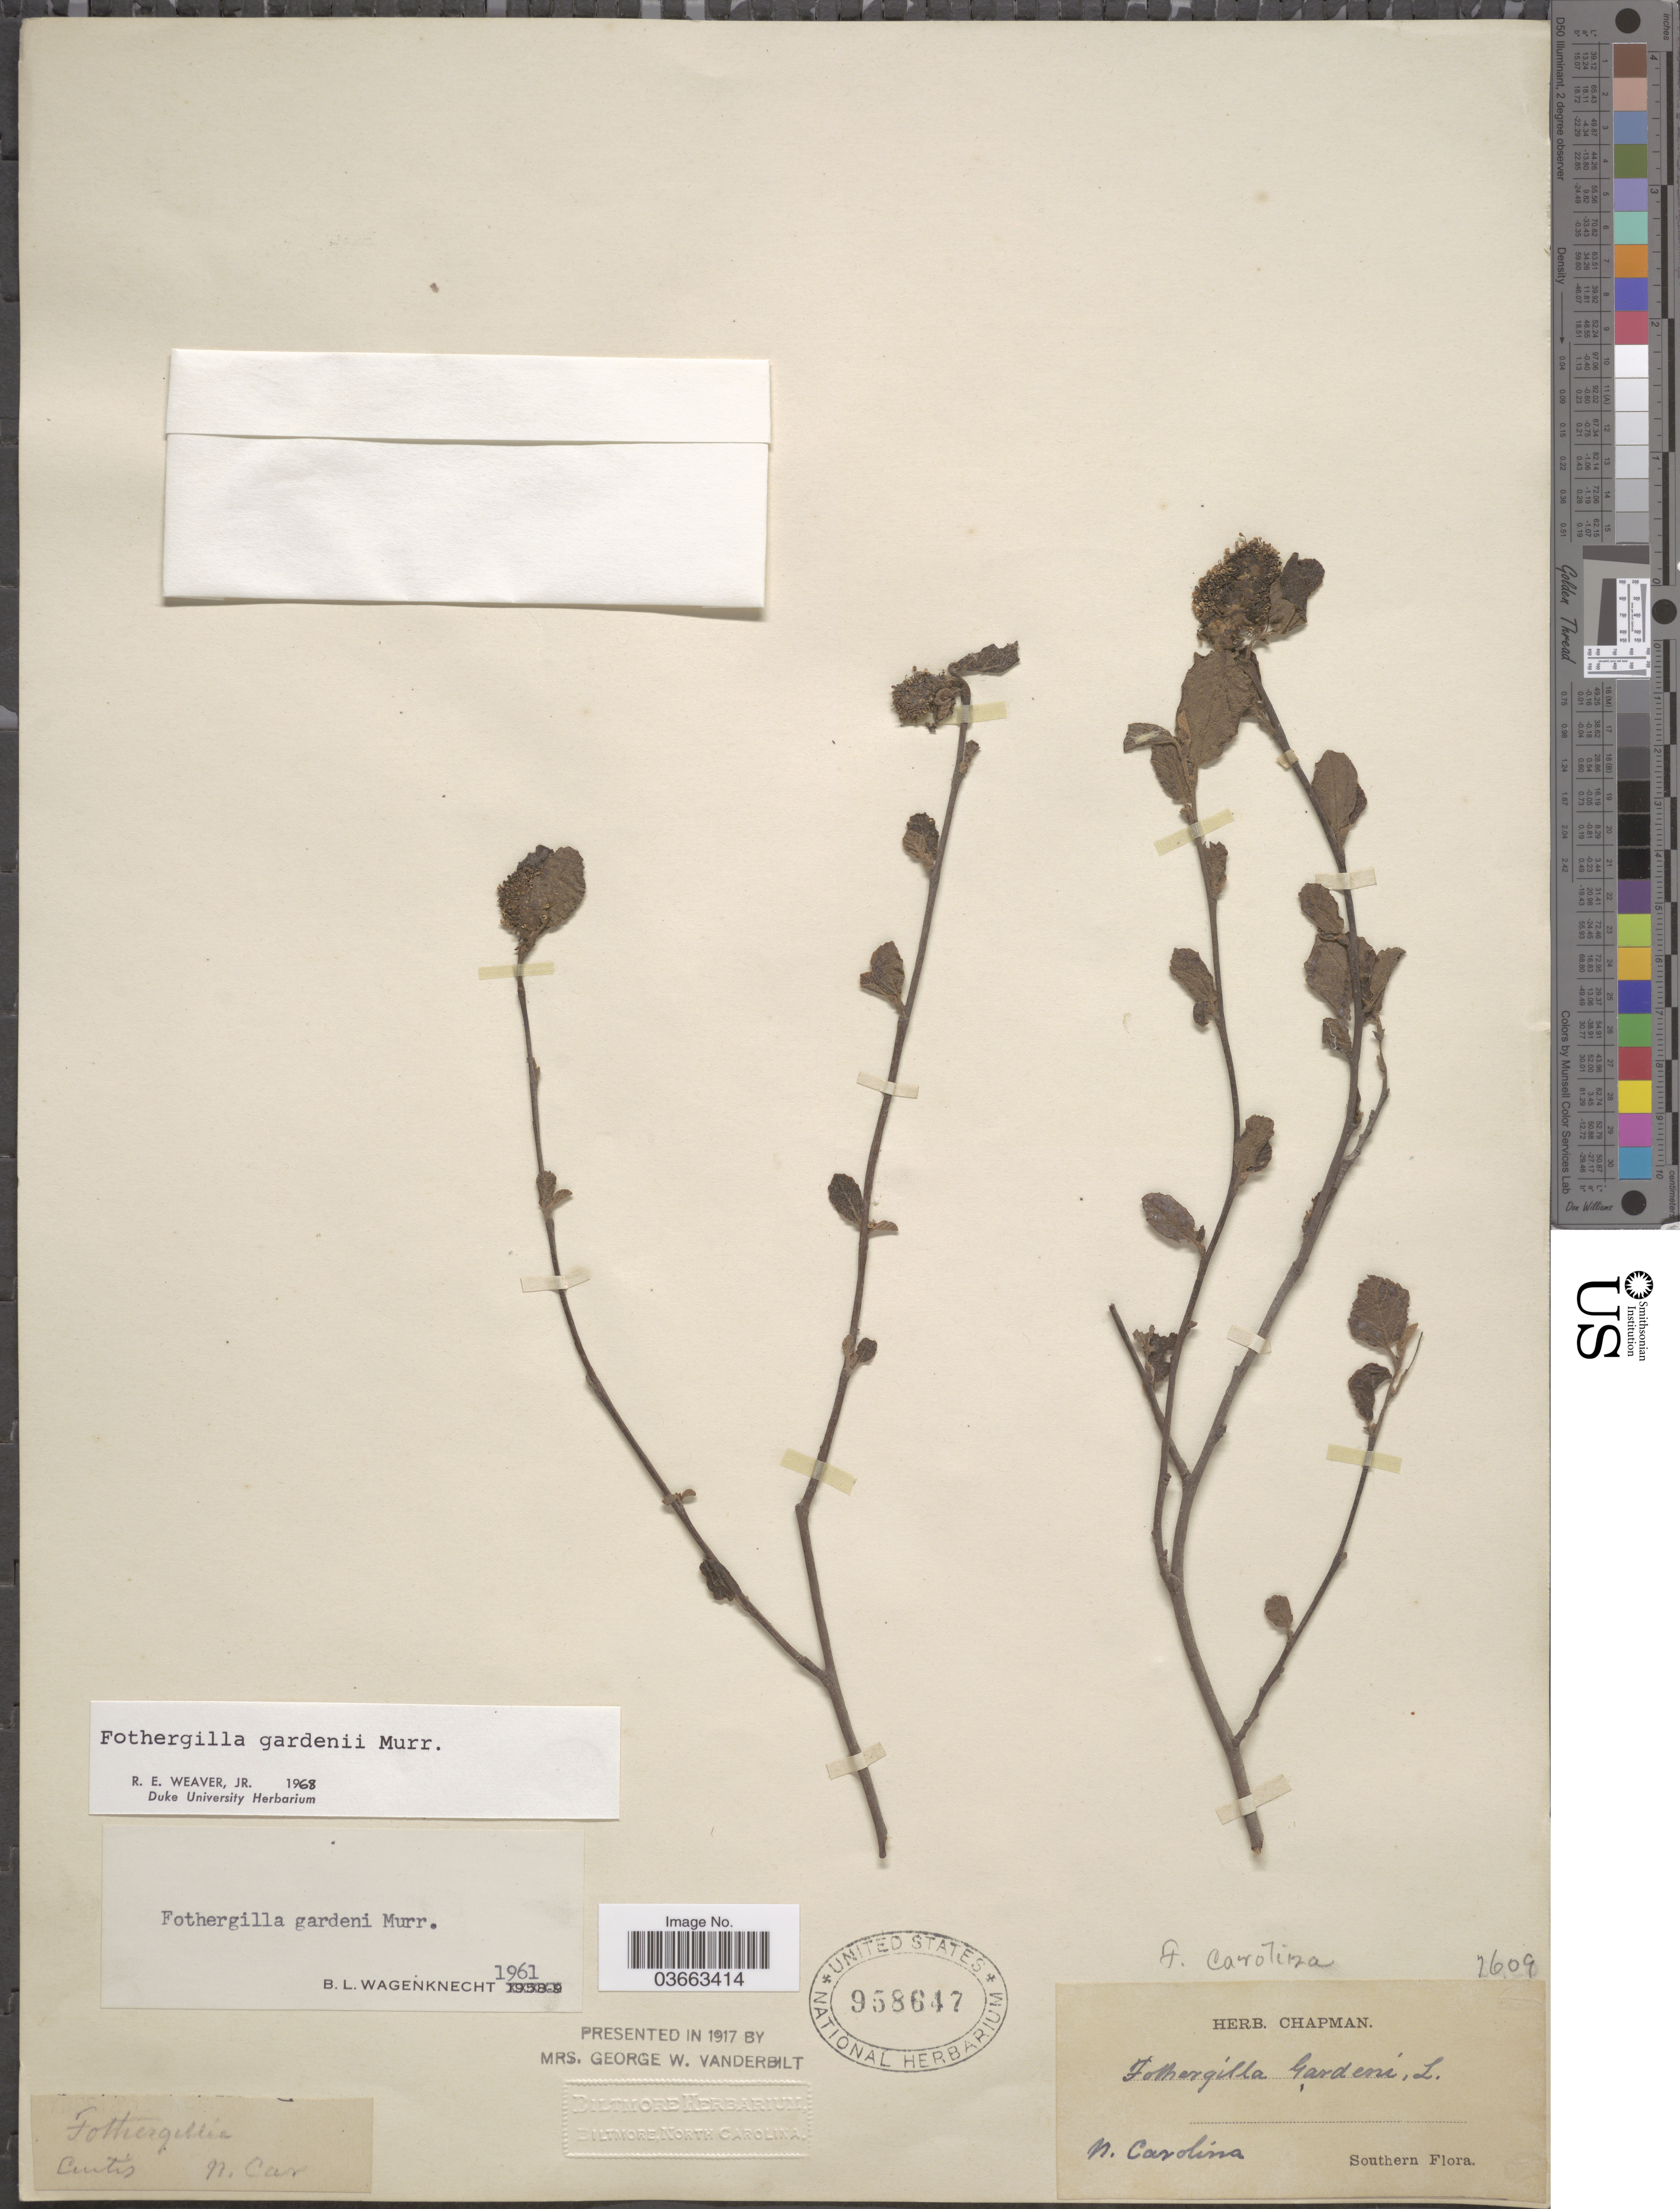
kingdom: Plantae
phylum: Tracheophyta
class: Magnoliopsida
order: Saxifragales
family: Hamamelidaceae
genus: Fothergilla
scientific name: Fothergilla gardenii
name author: L.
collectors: ex herb. Chapman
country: United States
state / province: North Carolina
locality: Southern.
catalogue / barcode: US 958647